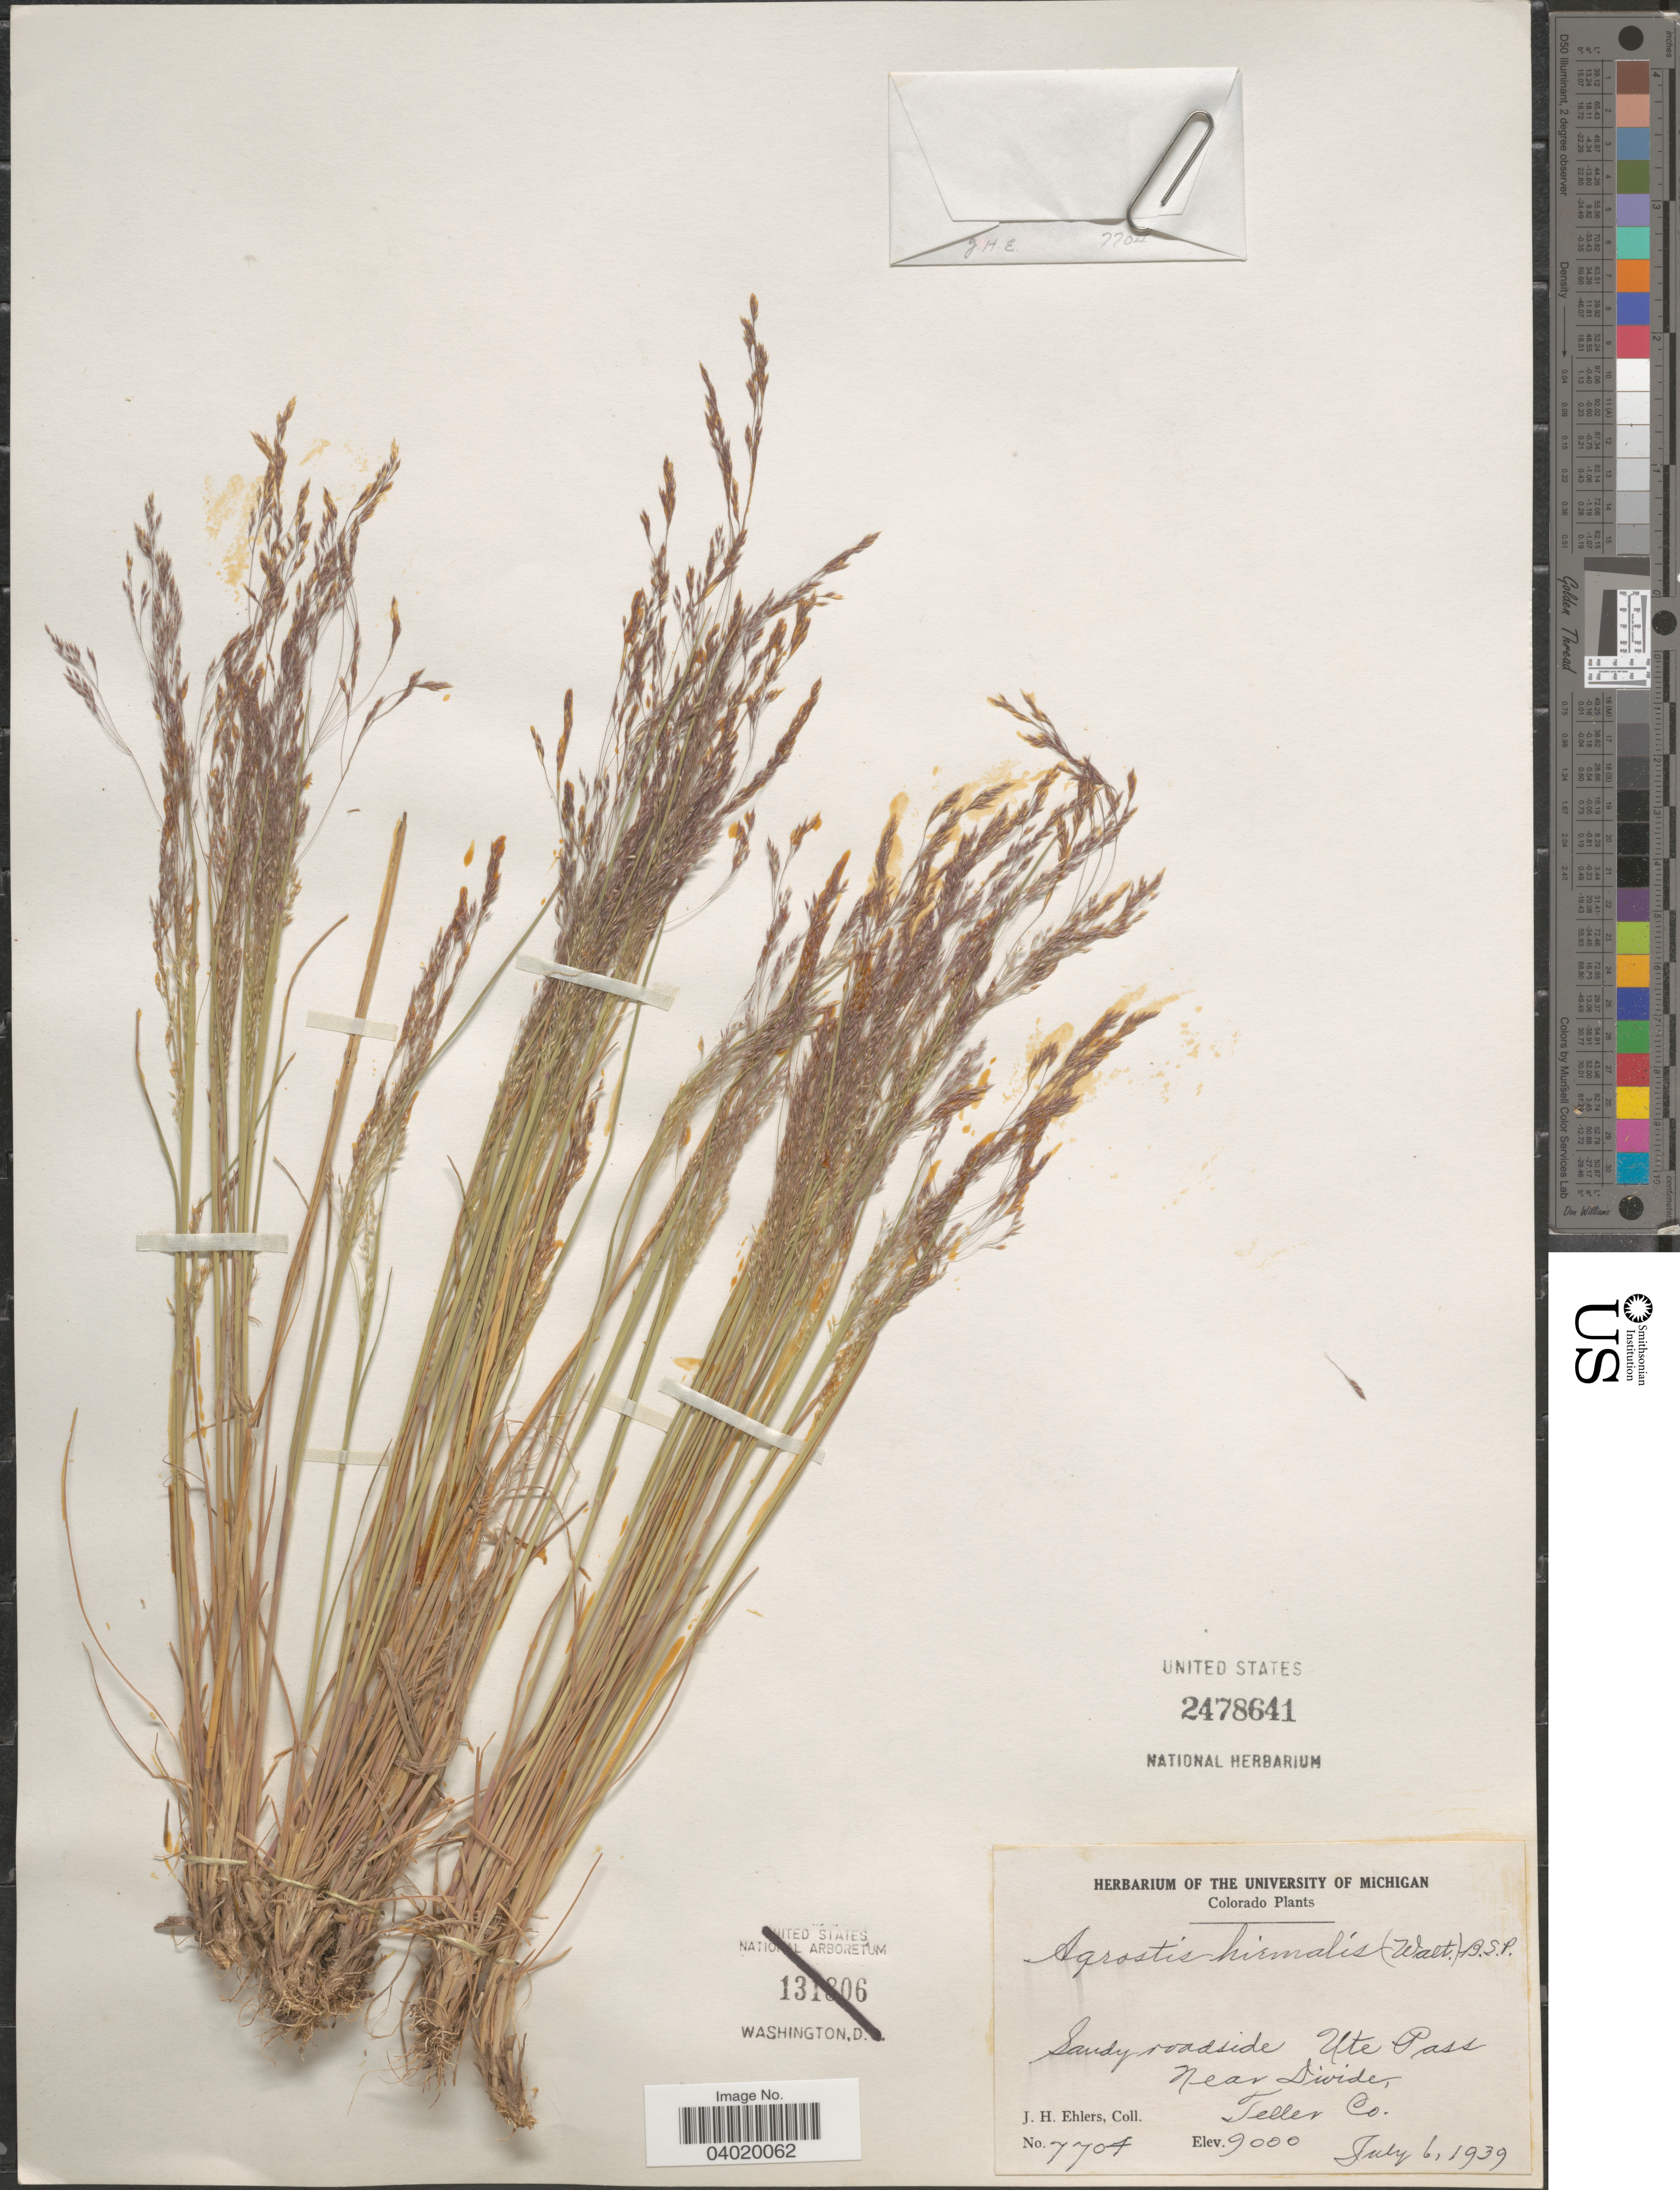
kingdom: Plantae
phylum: Tracheophyta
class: Liliopsida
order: Poales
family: Poaceae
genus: Agrostis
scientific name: Agrostis hyemalis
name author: (Walter) Britton et al.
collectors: J. H. Ehlers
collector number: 7704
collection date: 1939-07-06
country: United States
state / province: Colorado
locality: Sandy roadside Ute Pass near Divide, Teller Co.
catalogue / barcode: US 2478641